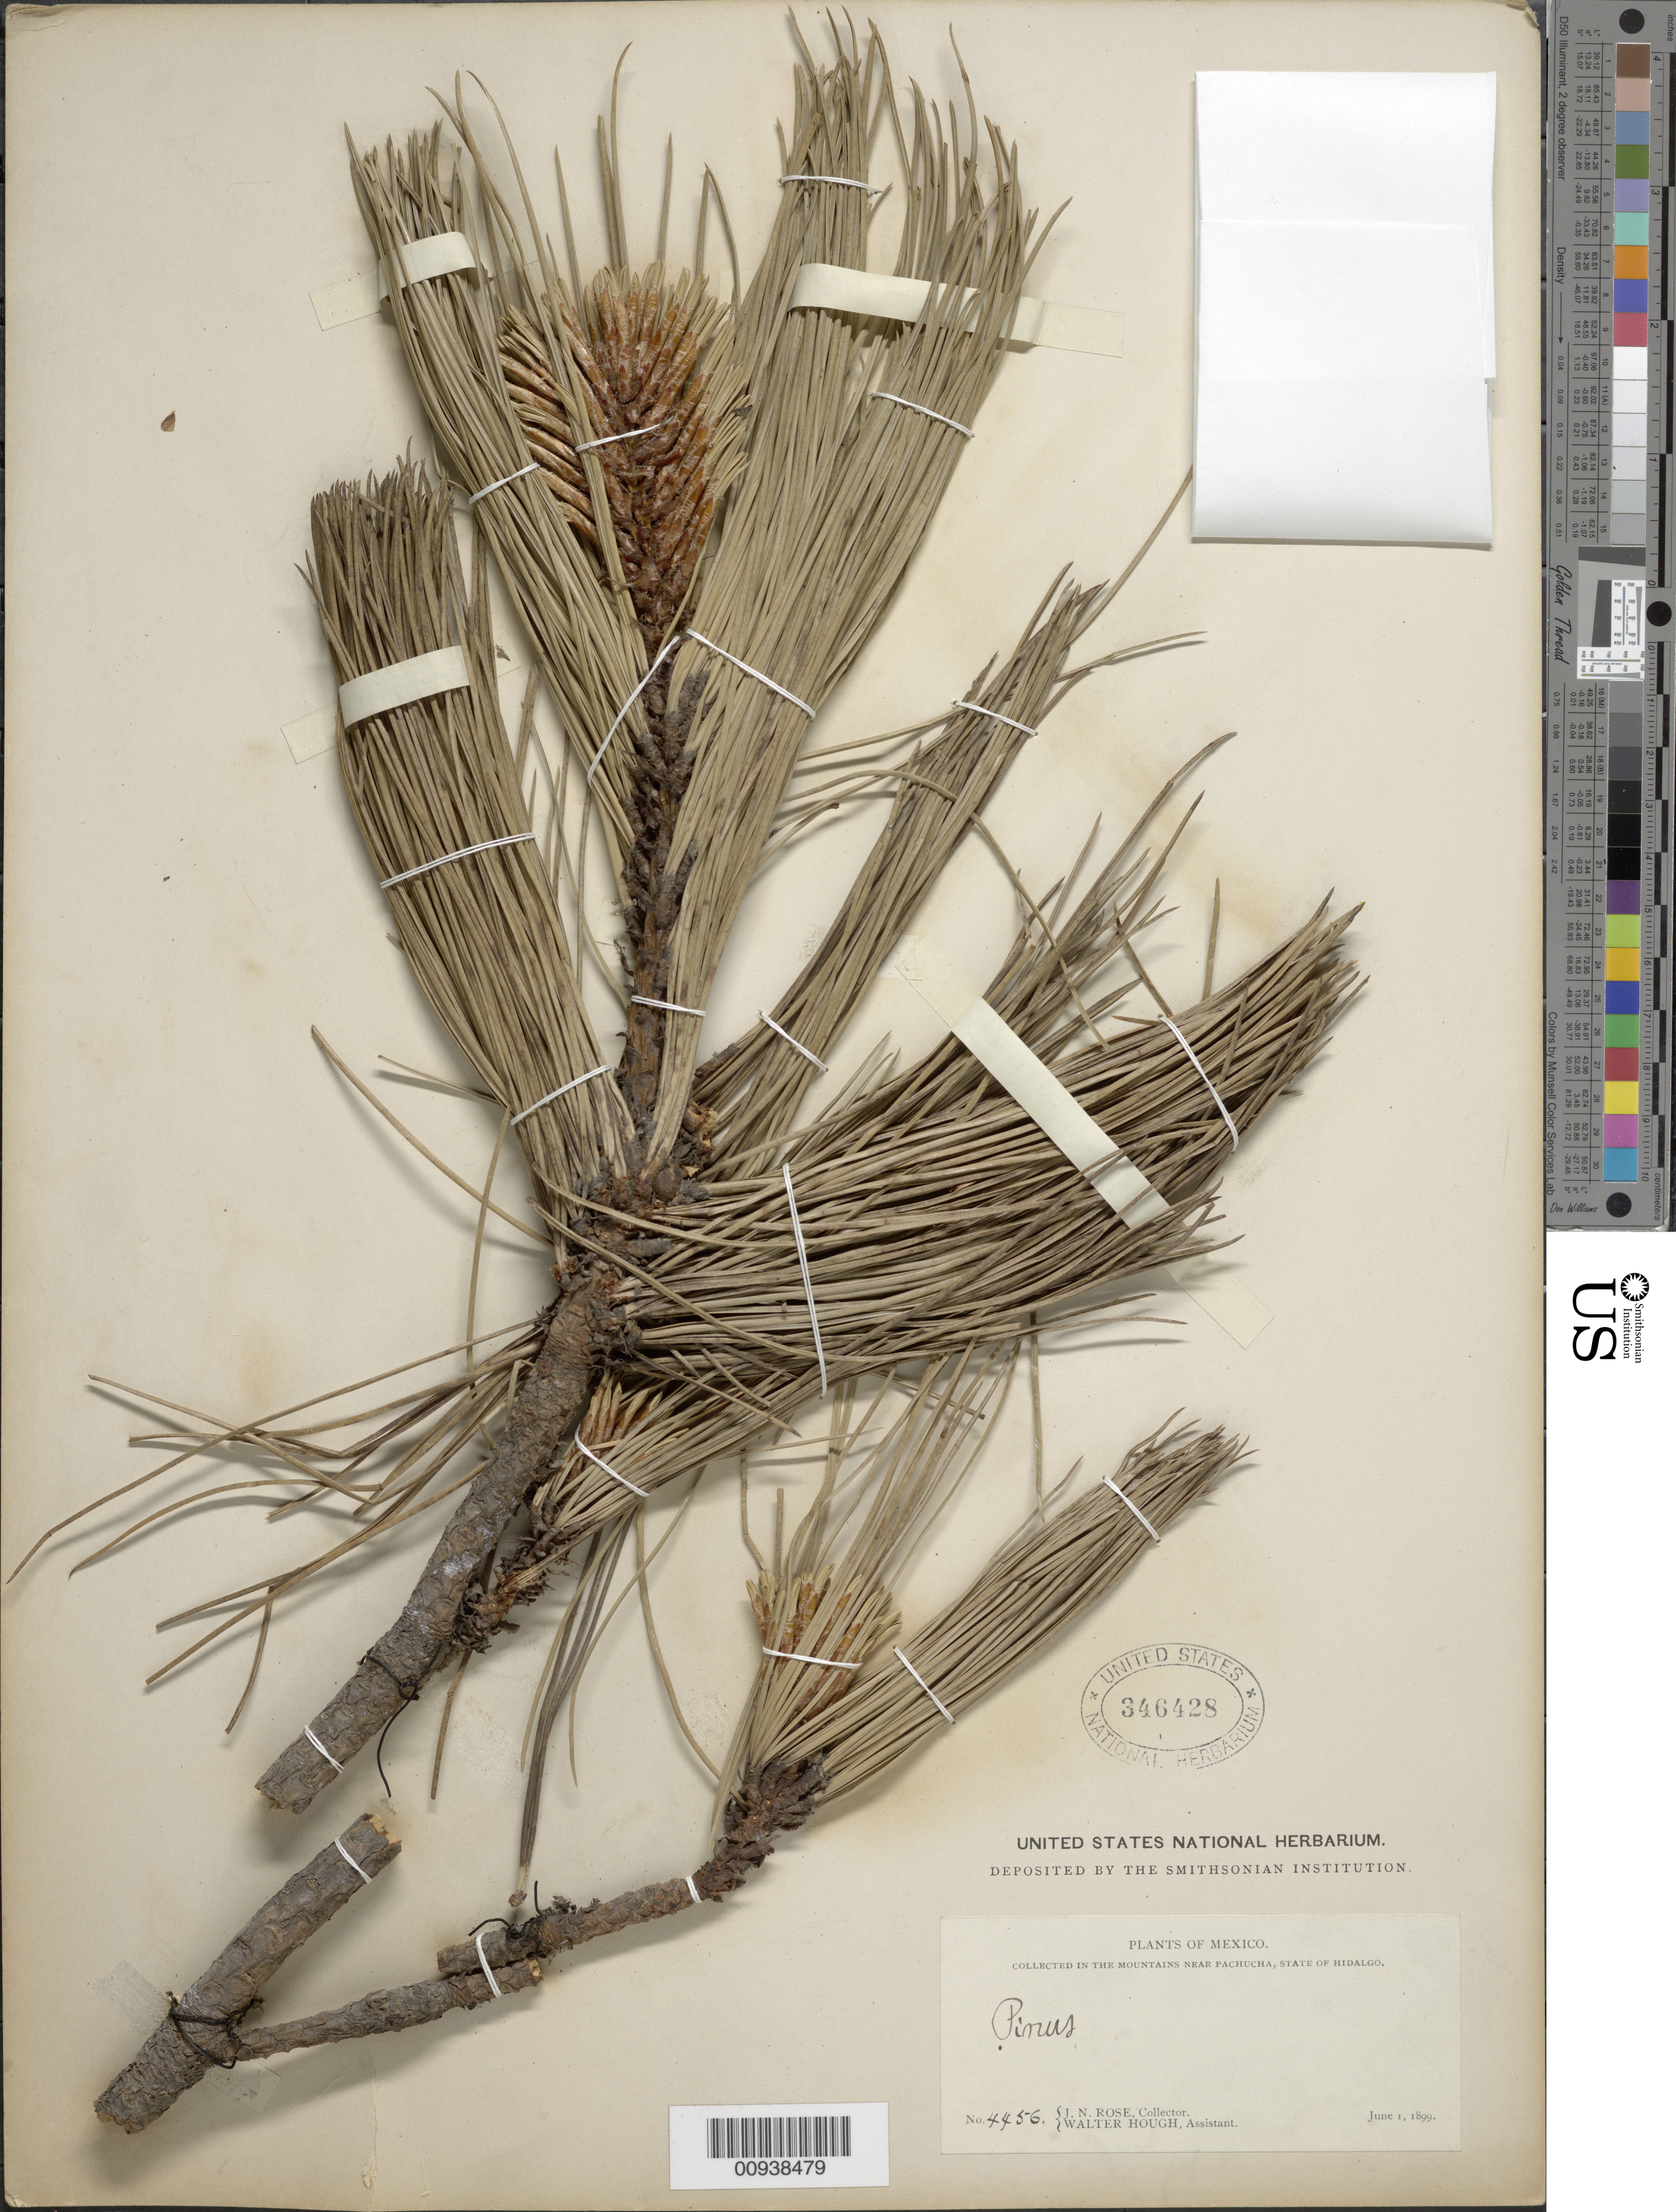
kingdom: Plantae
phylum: Tracheophyta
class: Pinopsida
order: Pinales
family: Pinaceae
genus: Pinus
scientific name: Pinus sp.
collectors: J. N. Rose & W. Hough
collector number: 4456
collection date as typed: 01 Jun 1899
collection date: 1899-06-01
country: Mexico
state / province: Hidalgo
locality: Near Pachuca.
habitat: Mountains.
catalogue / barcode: US 346428